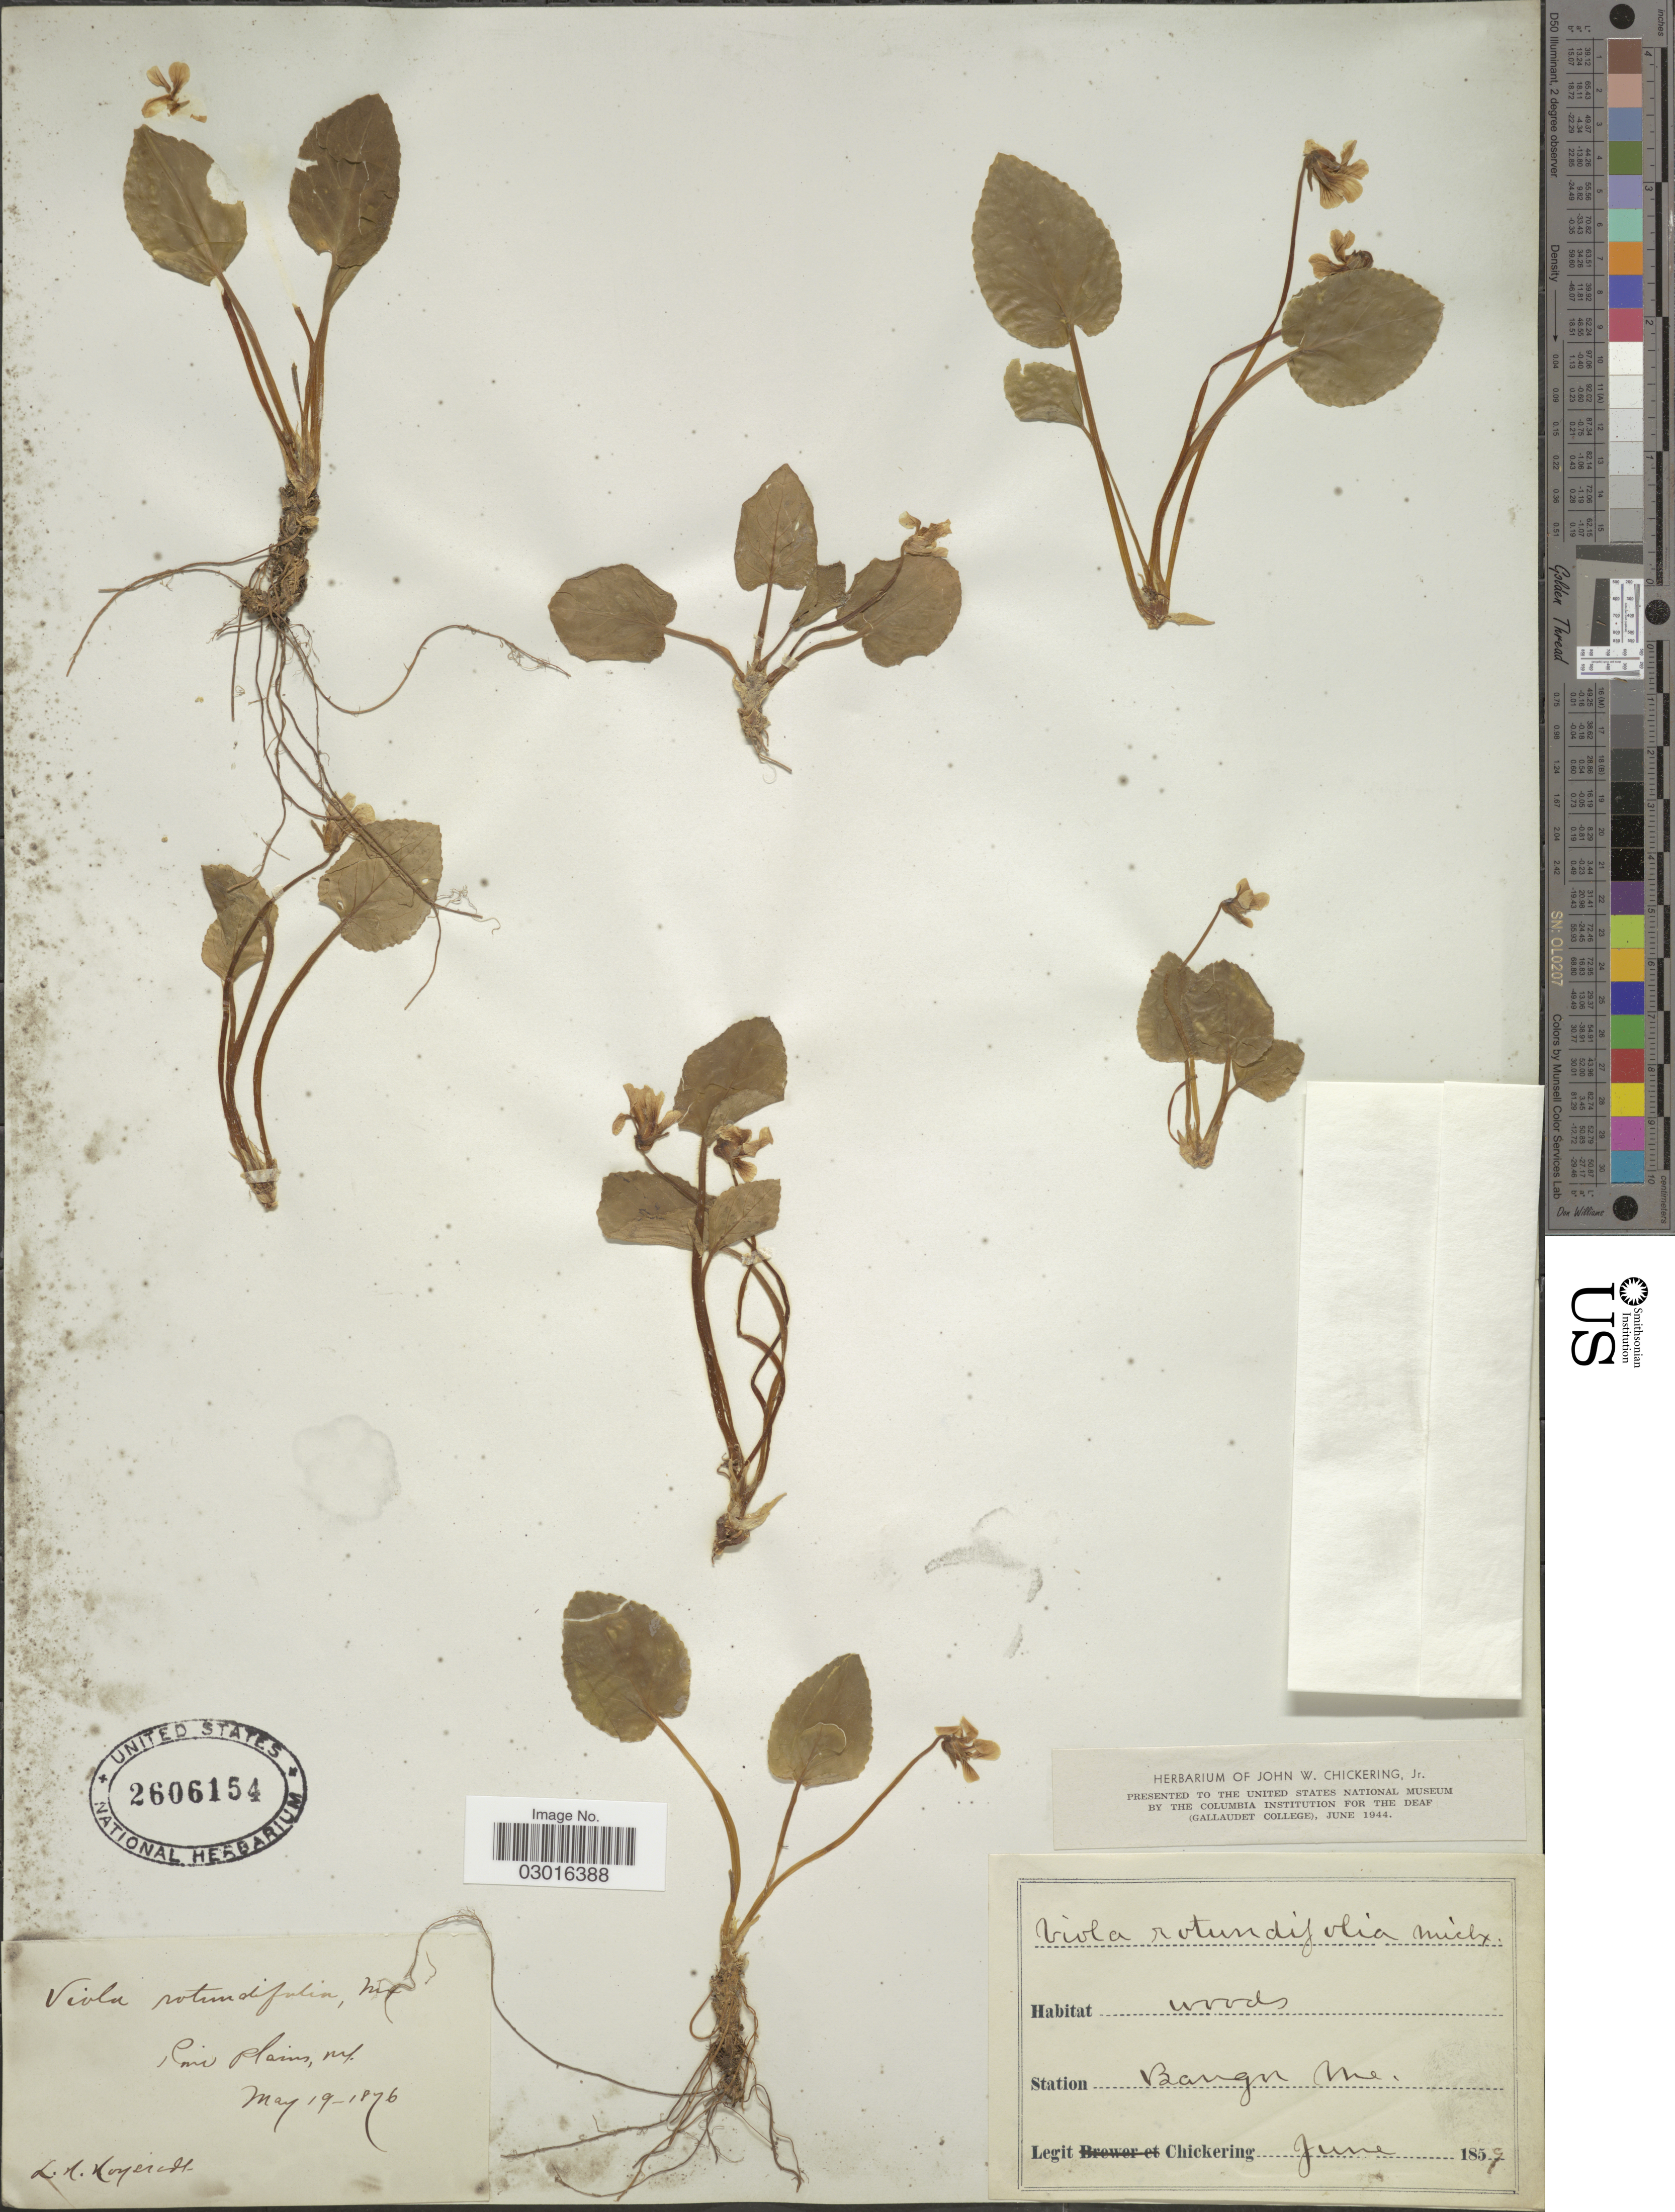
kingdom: Plantae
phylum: Tracheophyta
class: Magnoliopsida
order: Malpighiales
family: Violaceae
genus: Viola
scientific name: Viola rotundifolia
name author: Michx.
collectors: J. Chickering & L. Hoysradt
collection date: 1859-06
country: United States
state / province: Maine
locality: Station Bangor. Pine Plains.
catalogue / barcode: US 2606154